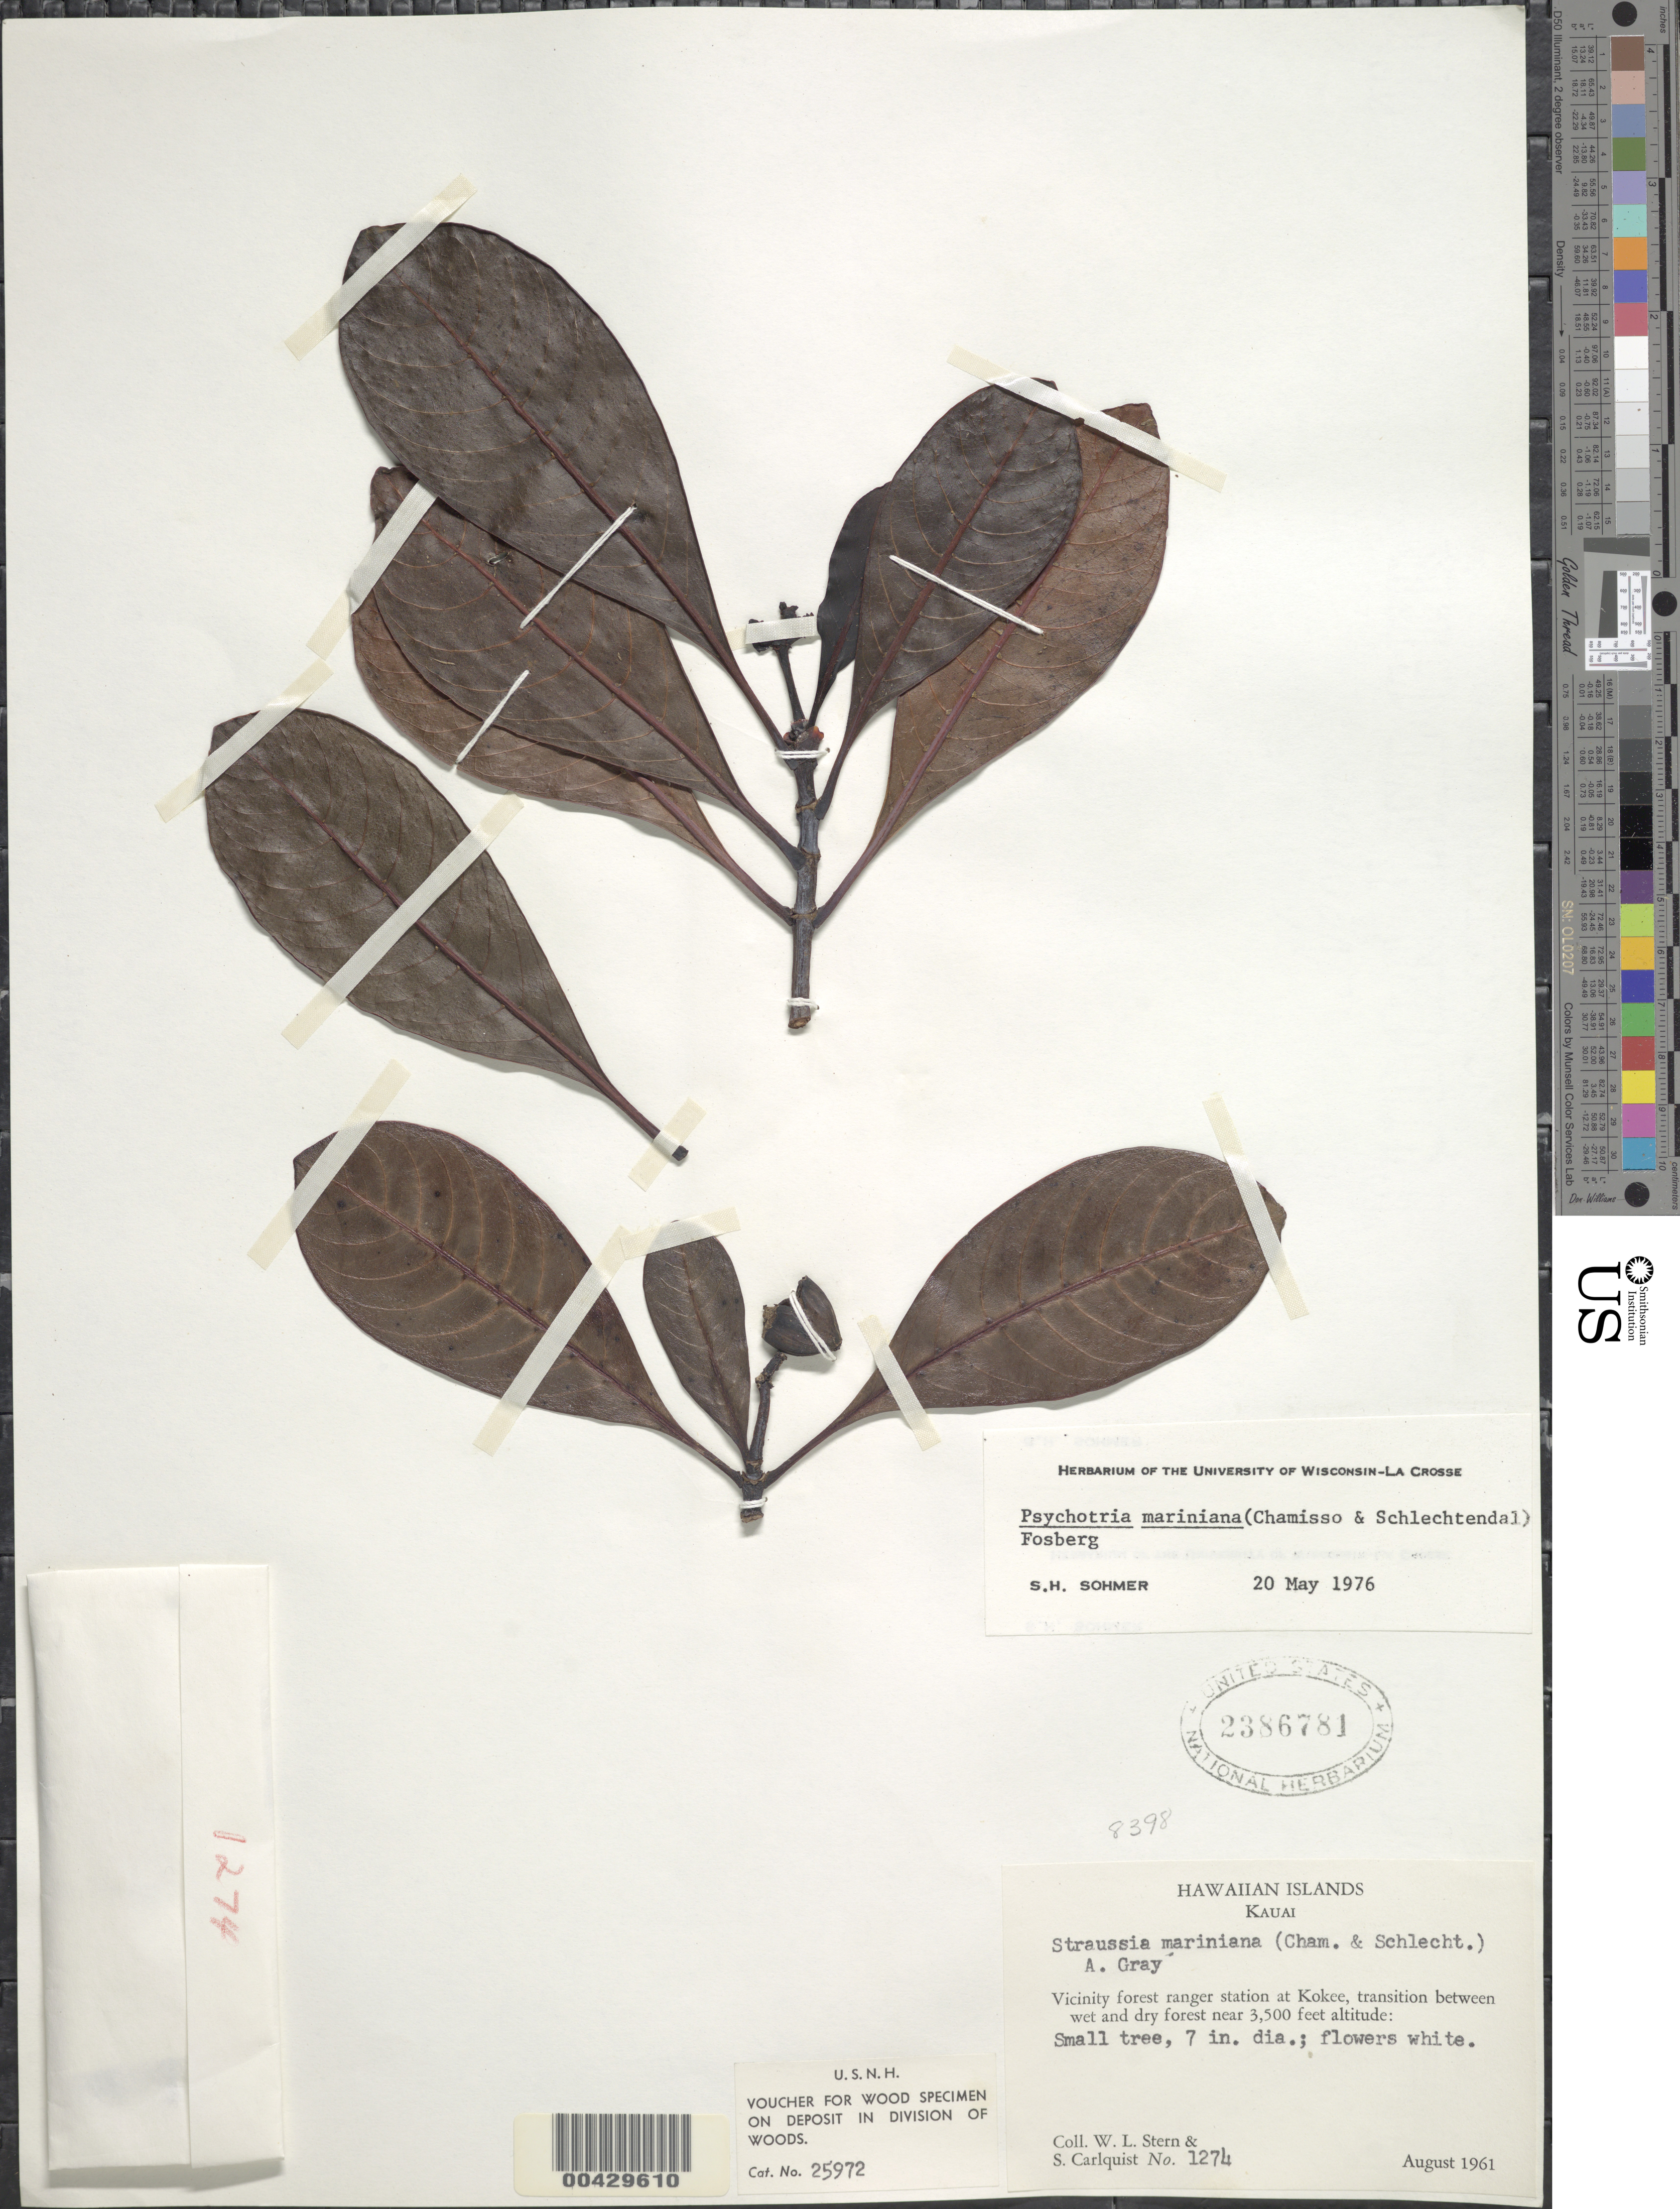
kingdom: Plantae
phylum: Tracheophyta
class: Magnoliopsida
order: Gentianales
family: Rubiaceae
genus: Psychotria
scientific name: Psychotria mariniana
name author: (Cham. & Schltdl.) Fosberg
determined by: Sohmer, S. H.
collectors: W. L. Stern & S. Carlquist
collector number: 1274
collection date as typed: Aug 1961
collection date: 1961-08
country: United States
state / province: Hawaii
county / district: Kauai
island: Kaua'i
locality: vicinity forest ranger staion at Kokee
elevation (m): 1067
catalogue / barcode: US 2386781